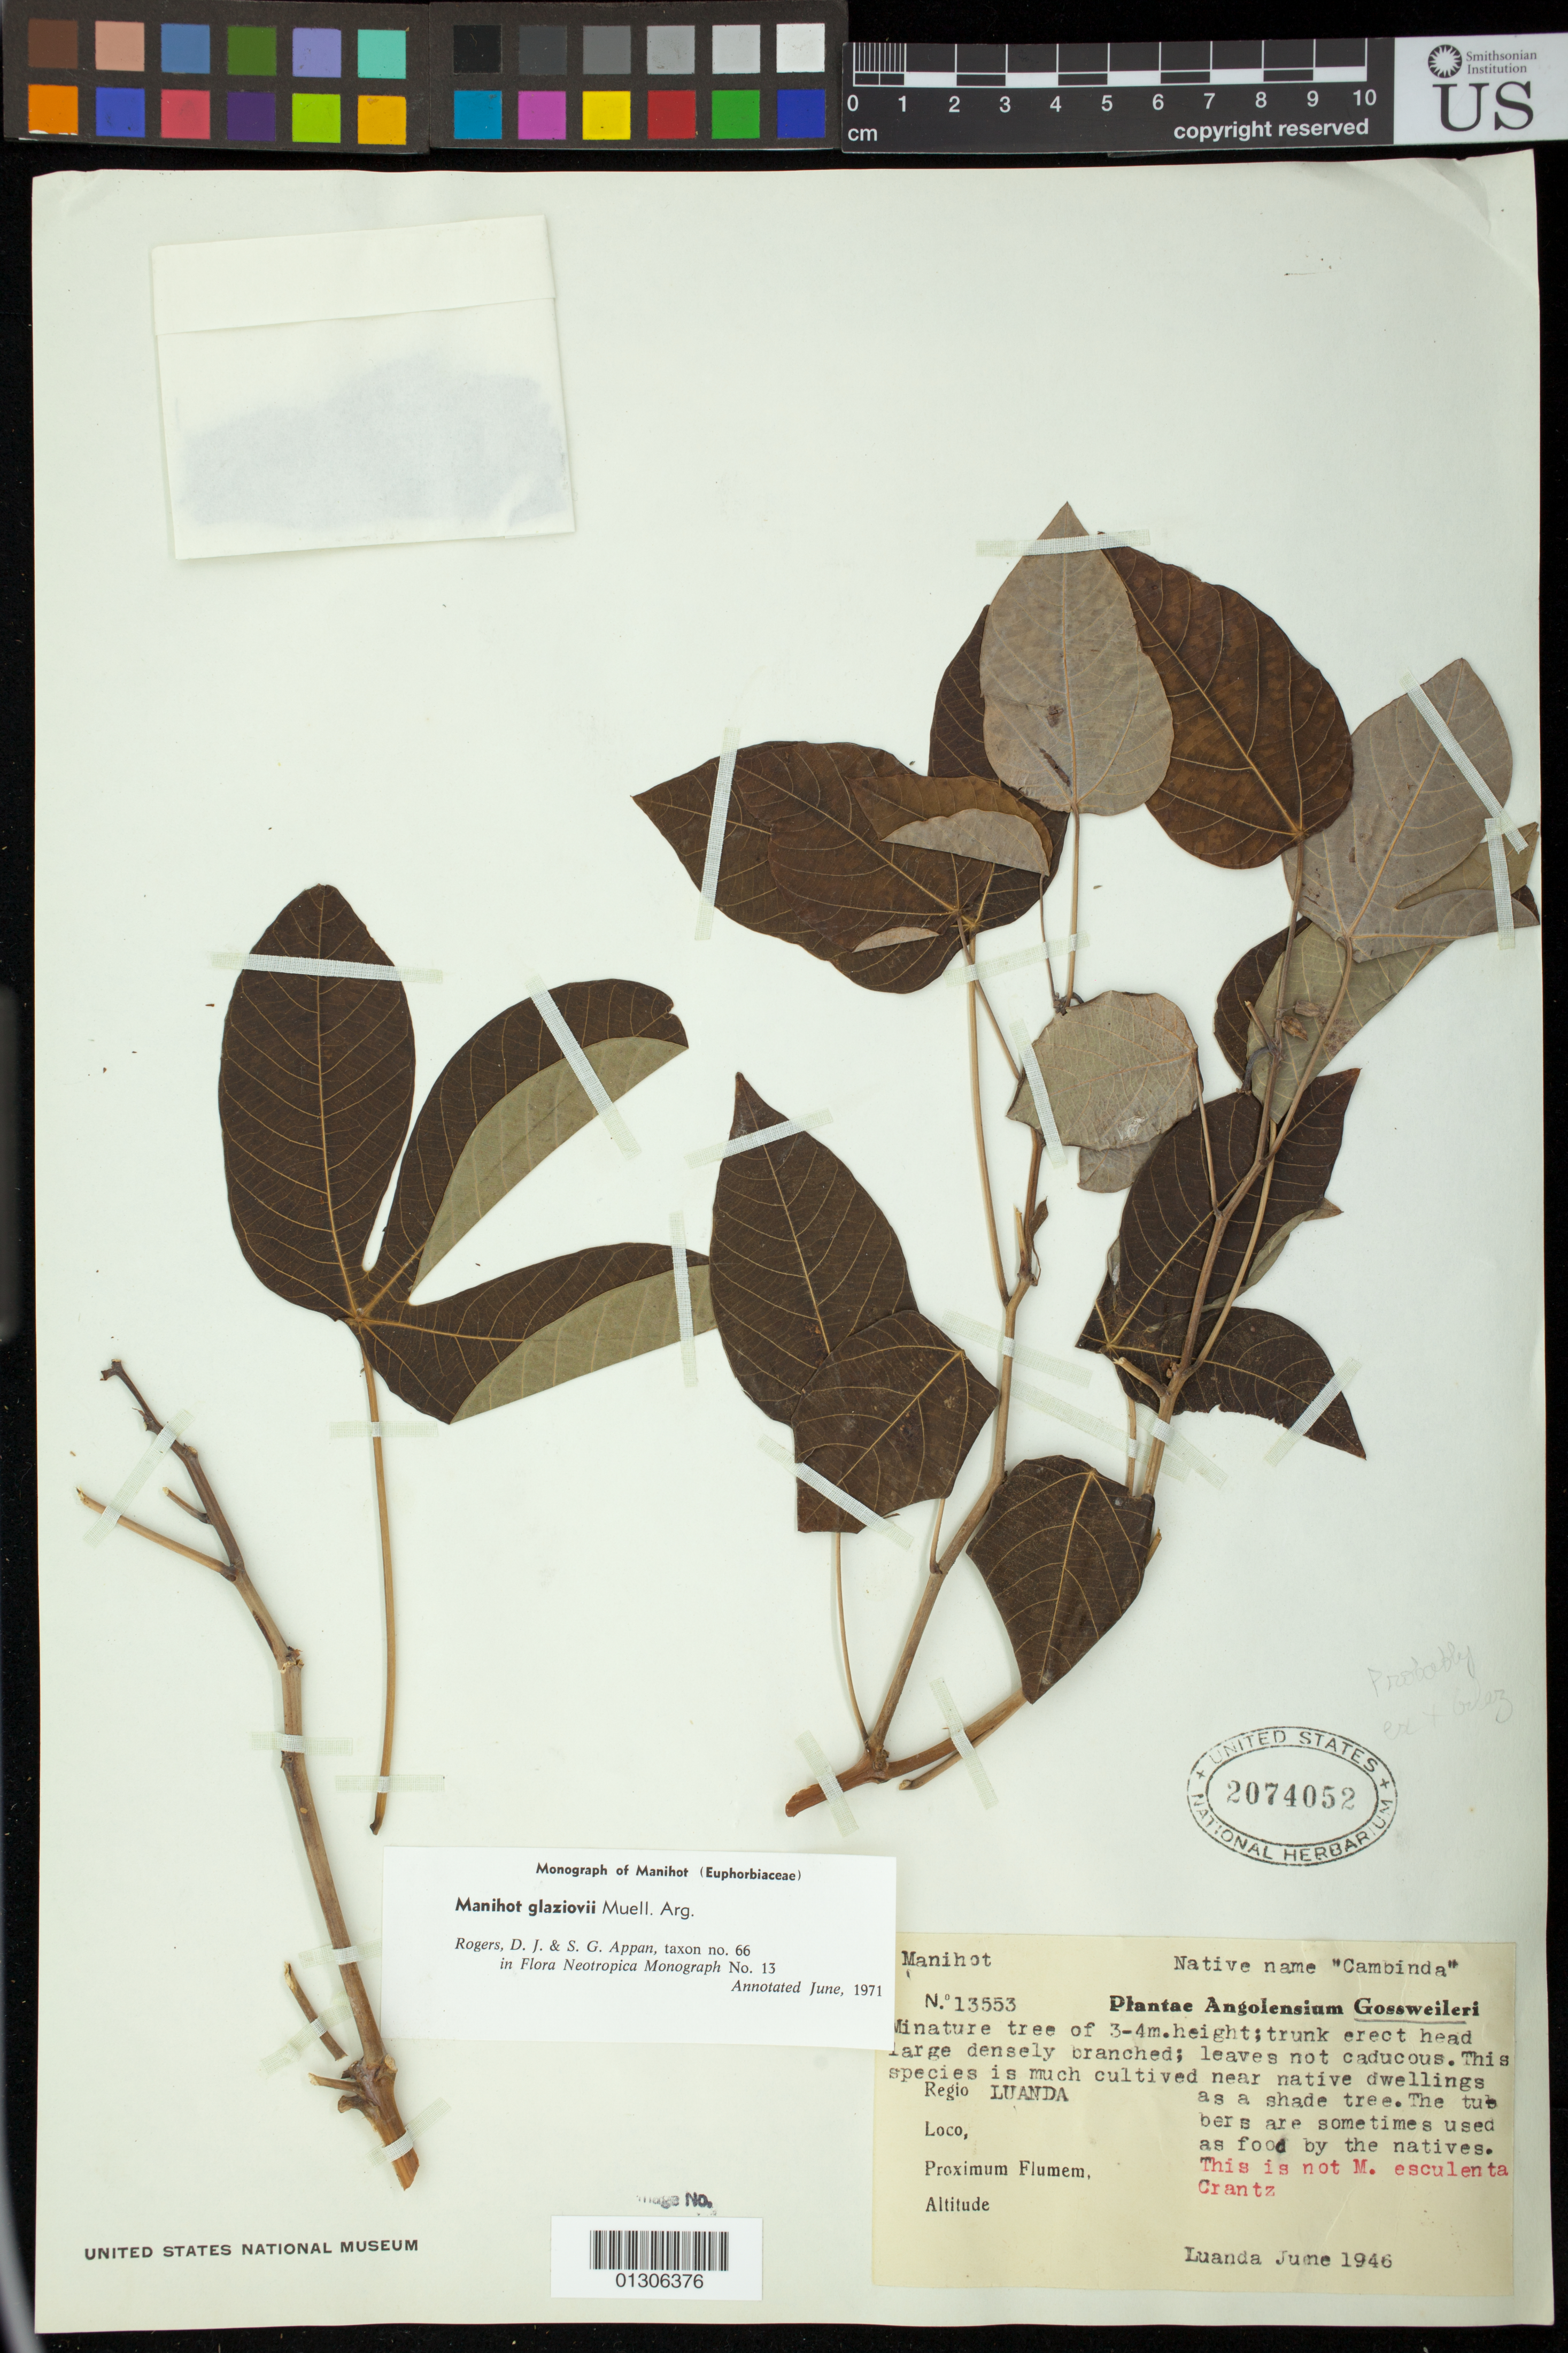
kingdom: Plantae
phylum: Tracheophyta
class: Magnoliopsida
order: Malpighiales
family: Euphorbiaceae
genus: Manihot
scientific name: Manihot glaziovii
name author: Müll. Arg.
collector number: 13553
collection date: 1946-06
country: Angola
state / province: Luanda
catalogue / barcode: US 2074052